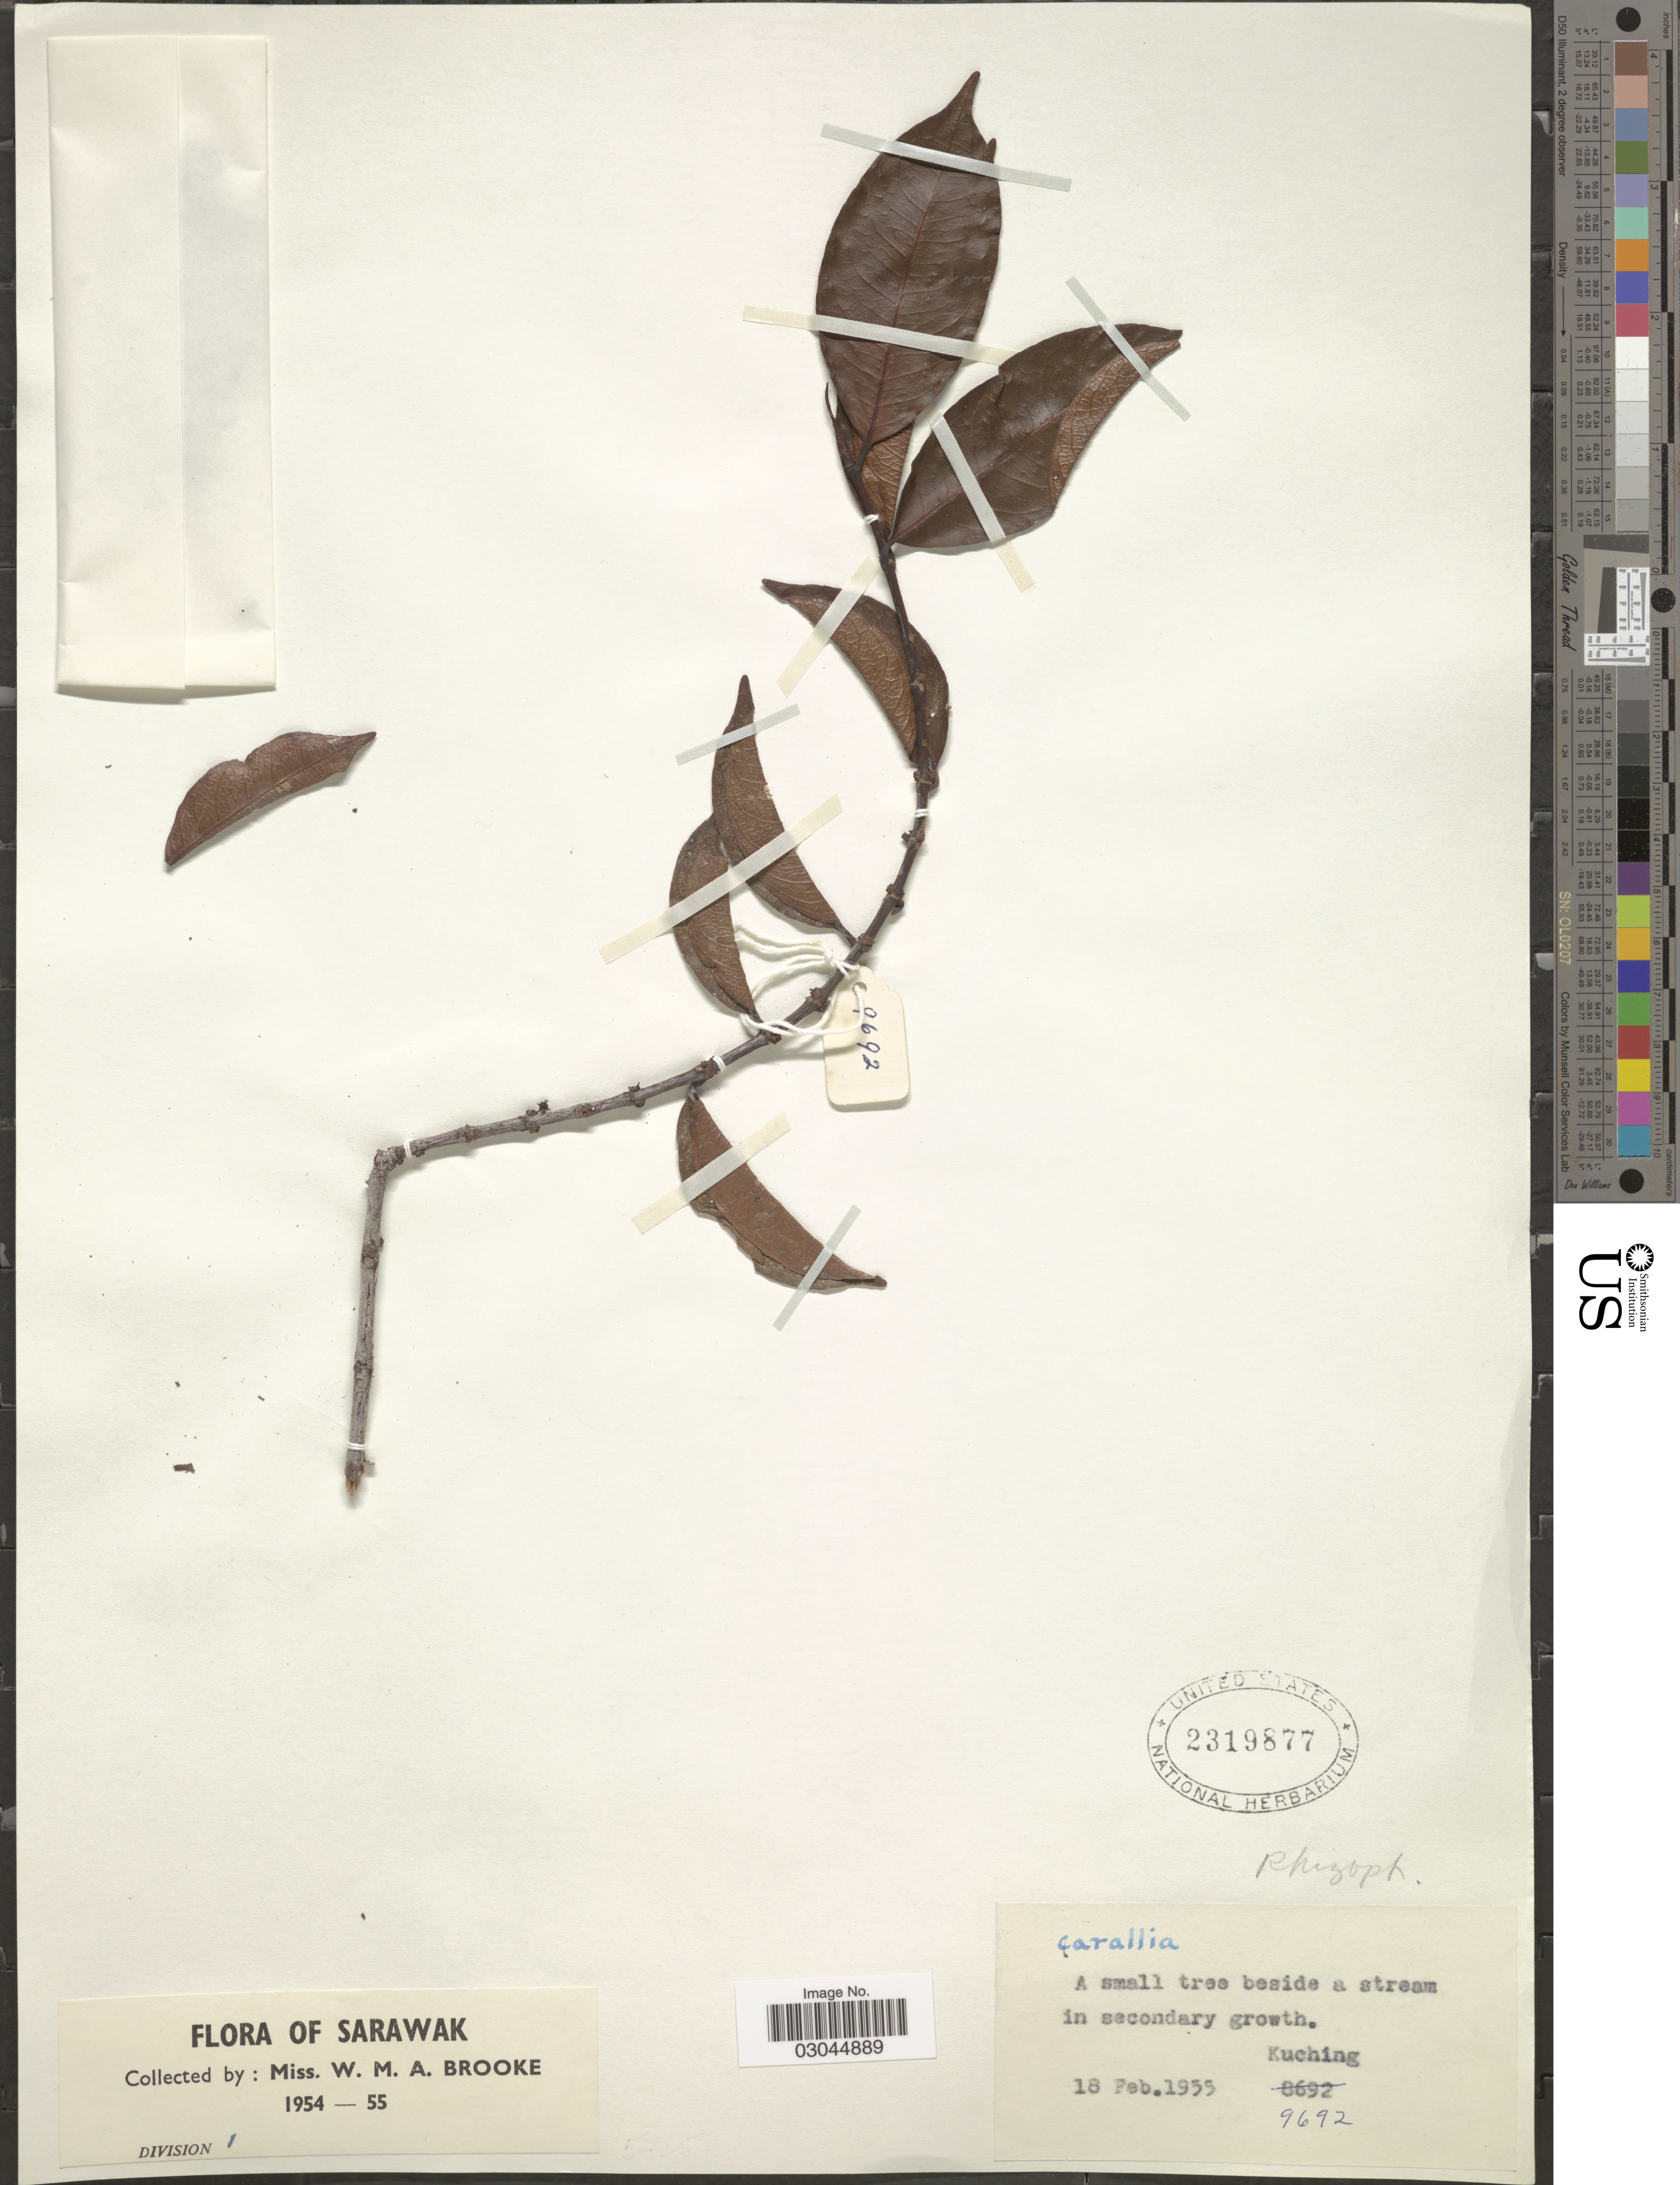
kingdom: Plantae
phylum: Tracheophyta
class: Magnoliopsida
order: Malpighiales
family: Rhizophoraceae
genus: Carallia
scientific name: Carallia sp.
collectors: W. Brooke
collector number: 9692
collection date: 1955-02-18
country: Malaysia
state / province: Sarawak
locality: Kuching.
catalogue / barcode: US 2319877